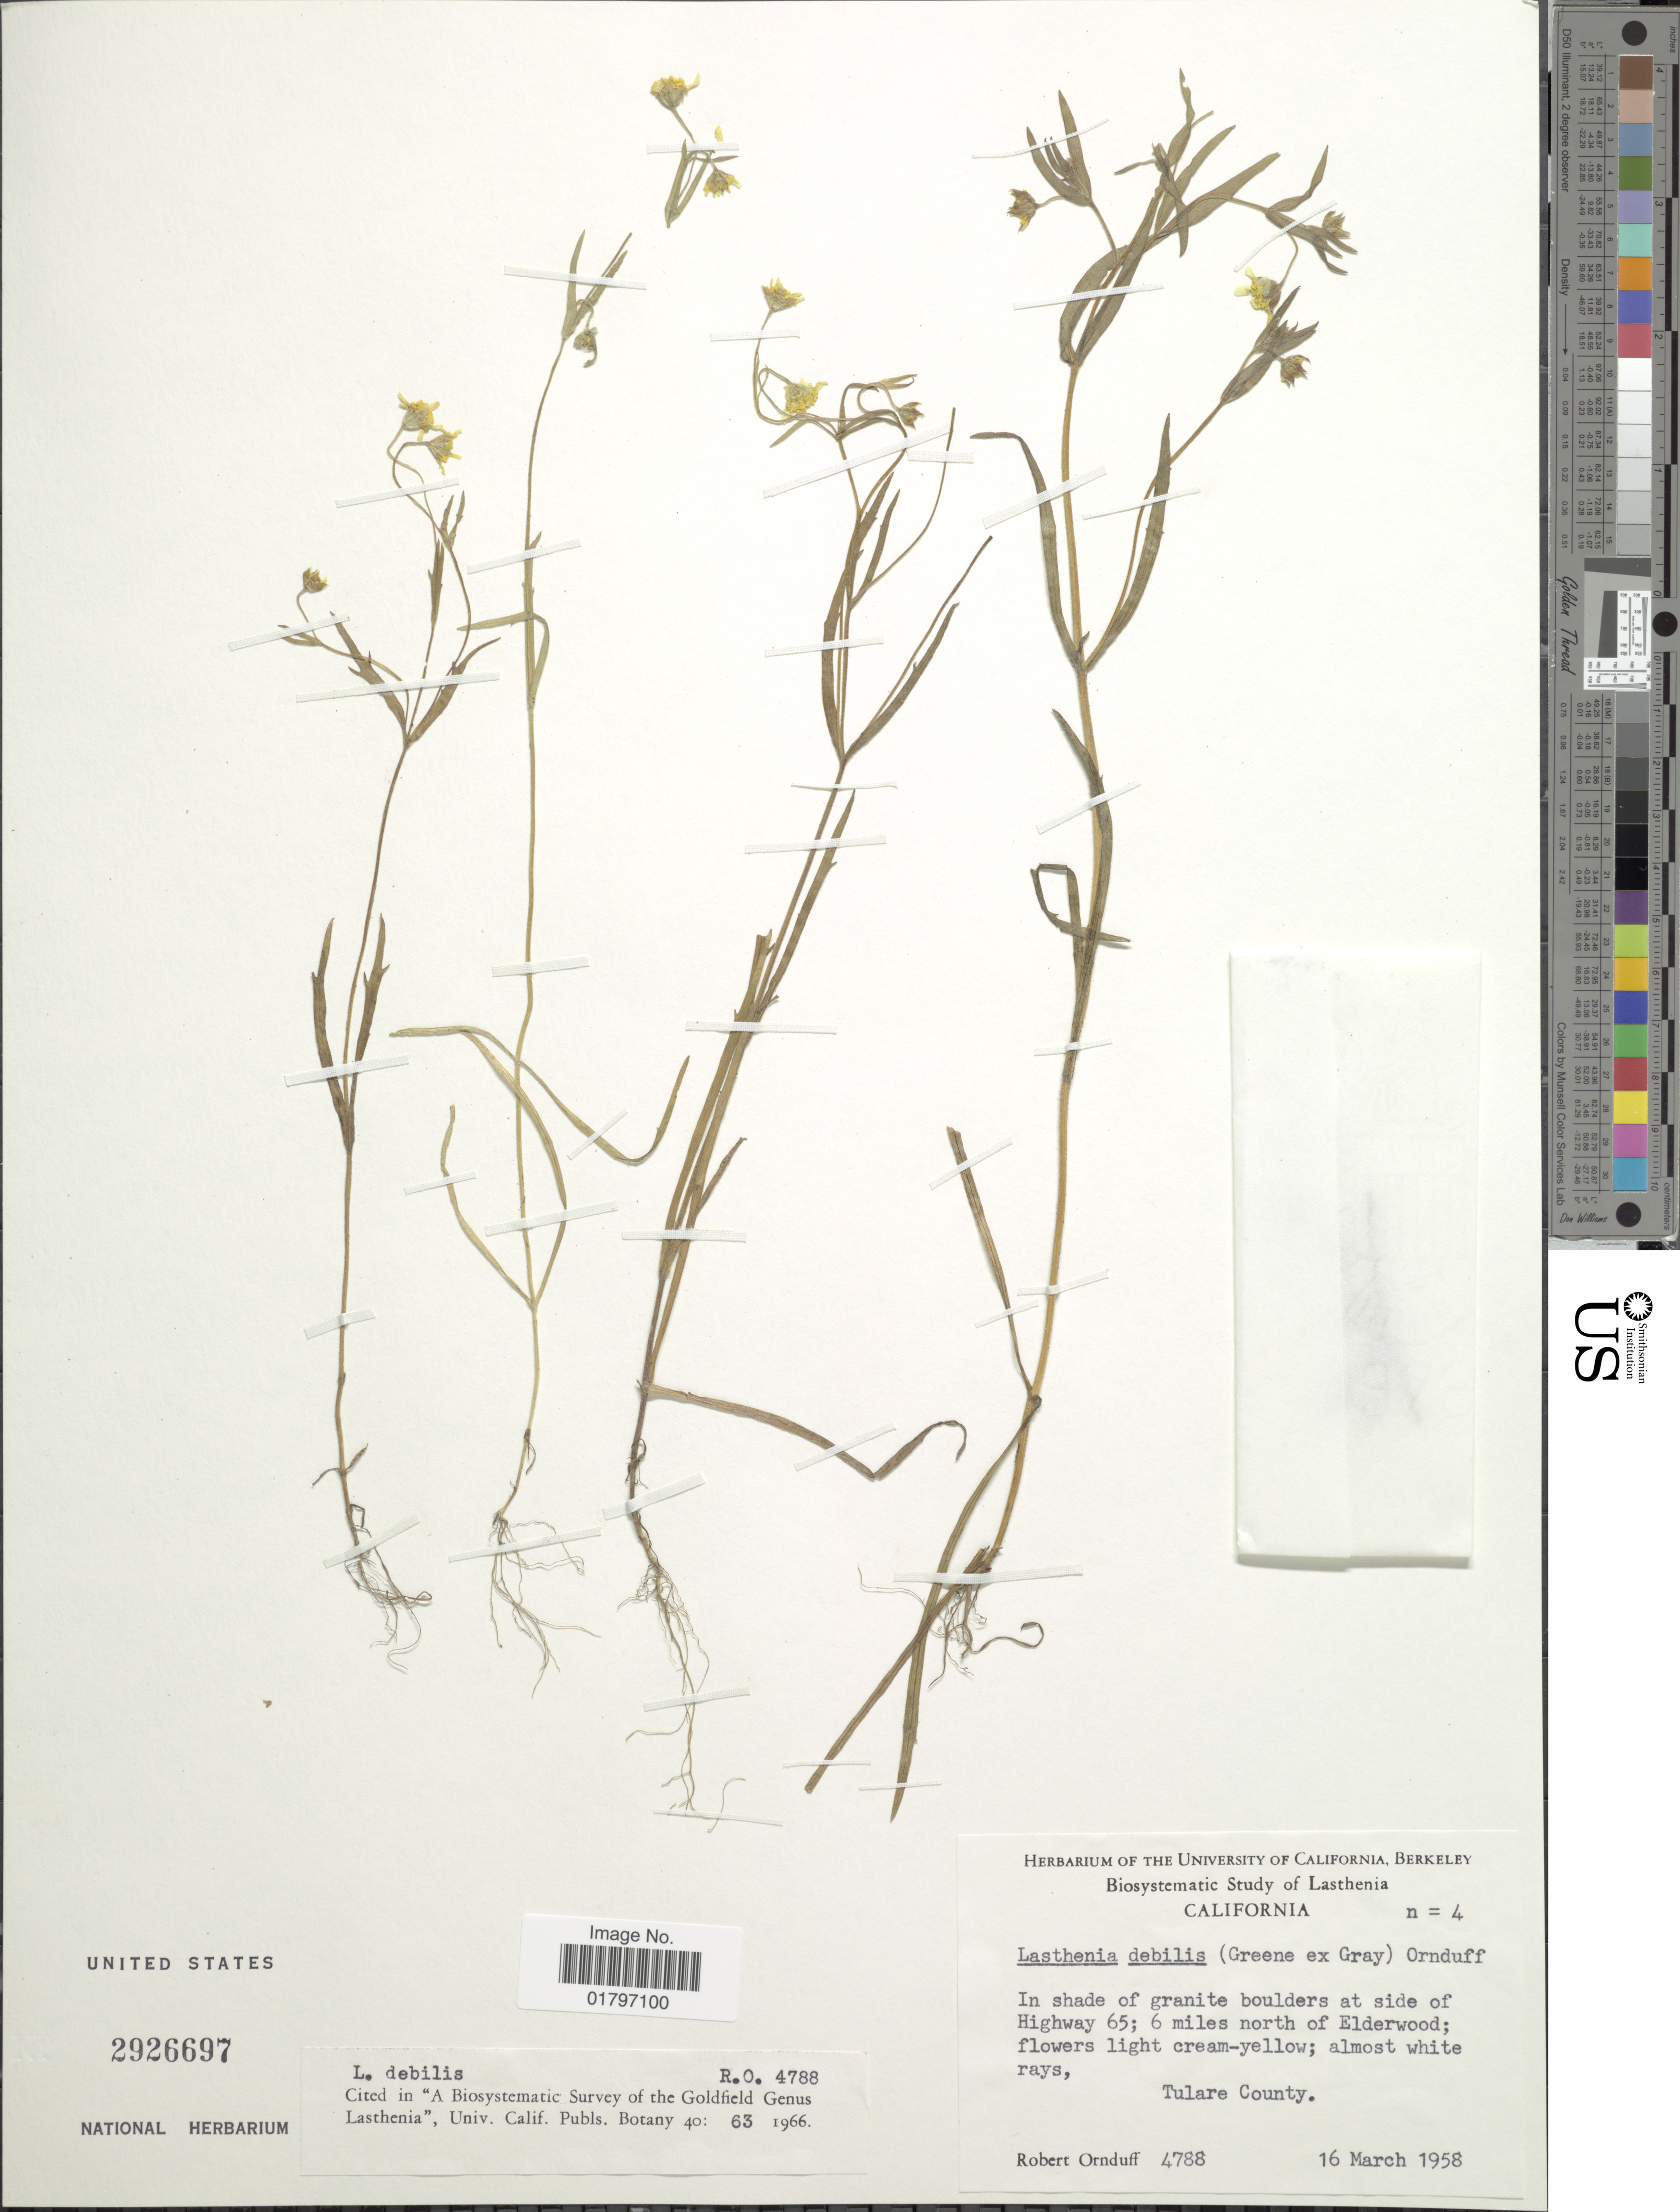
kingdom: Plantae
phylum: Tracheophyta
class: Magnoliopsida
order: Asterales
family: Asteraceae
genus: Lasthenia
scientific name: Lasthenia debilis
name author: (Greene ex A. Gray) Ornduff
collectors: R. Ornduff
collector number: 4788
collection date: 1958-03-16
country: United States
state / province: California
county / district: Tulare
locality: In shade of granite boulders at side of Highway 65, 6 miles north of Elderwood, Tulare County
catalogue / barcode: US 2926697